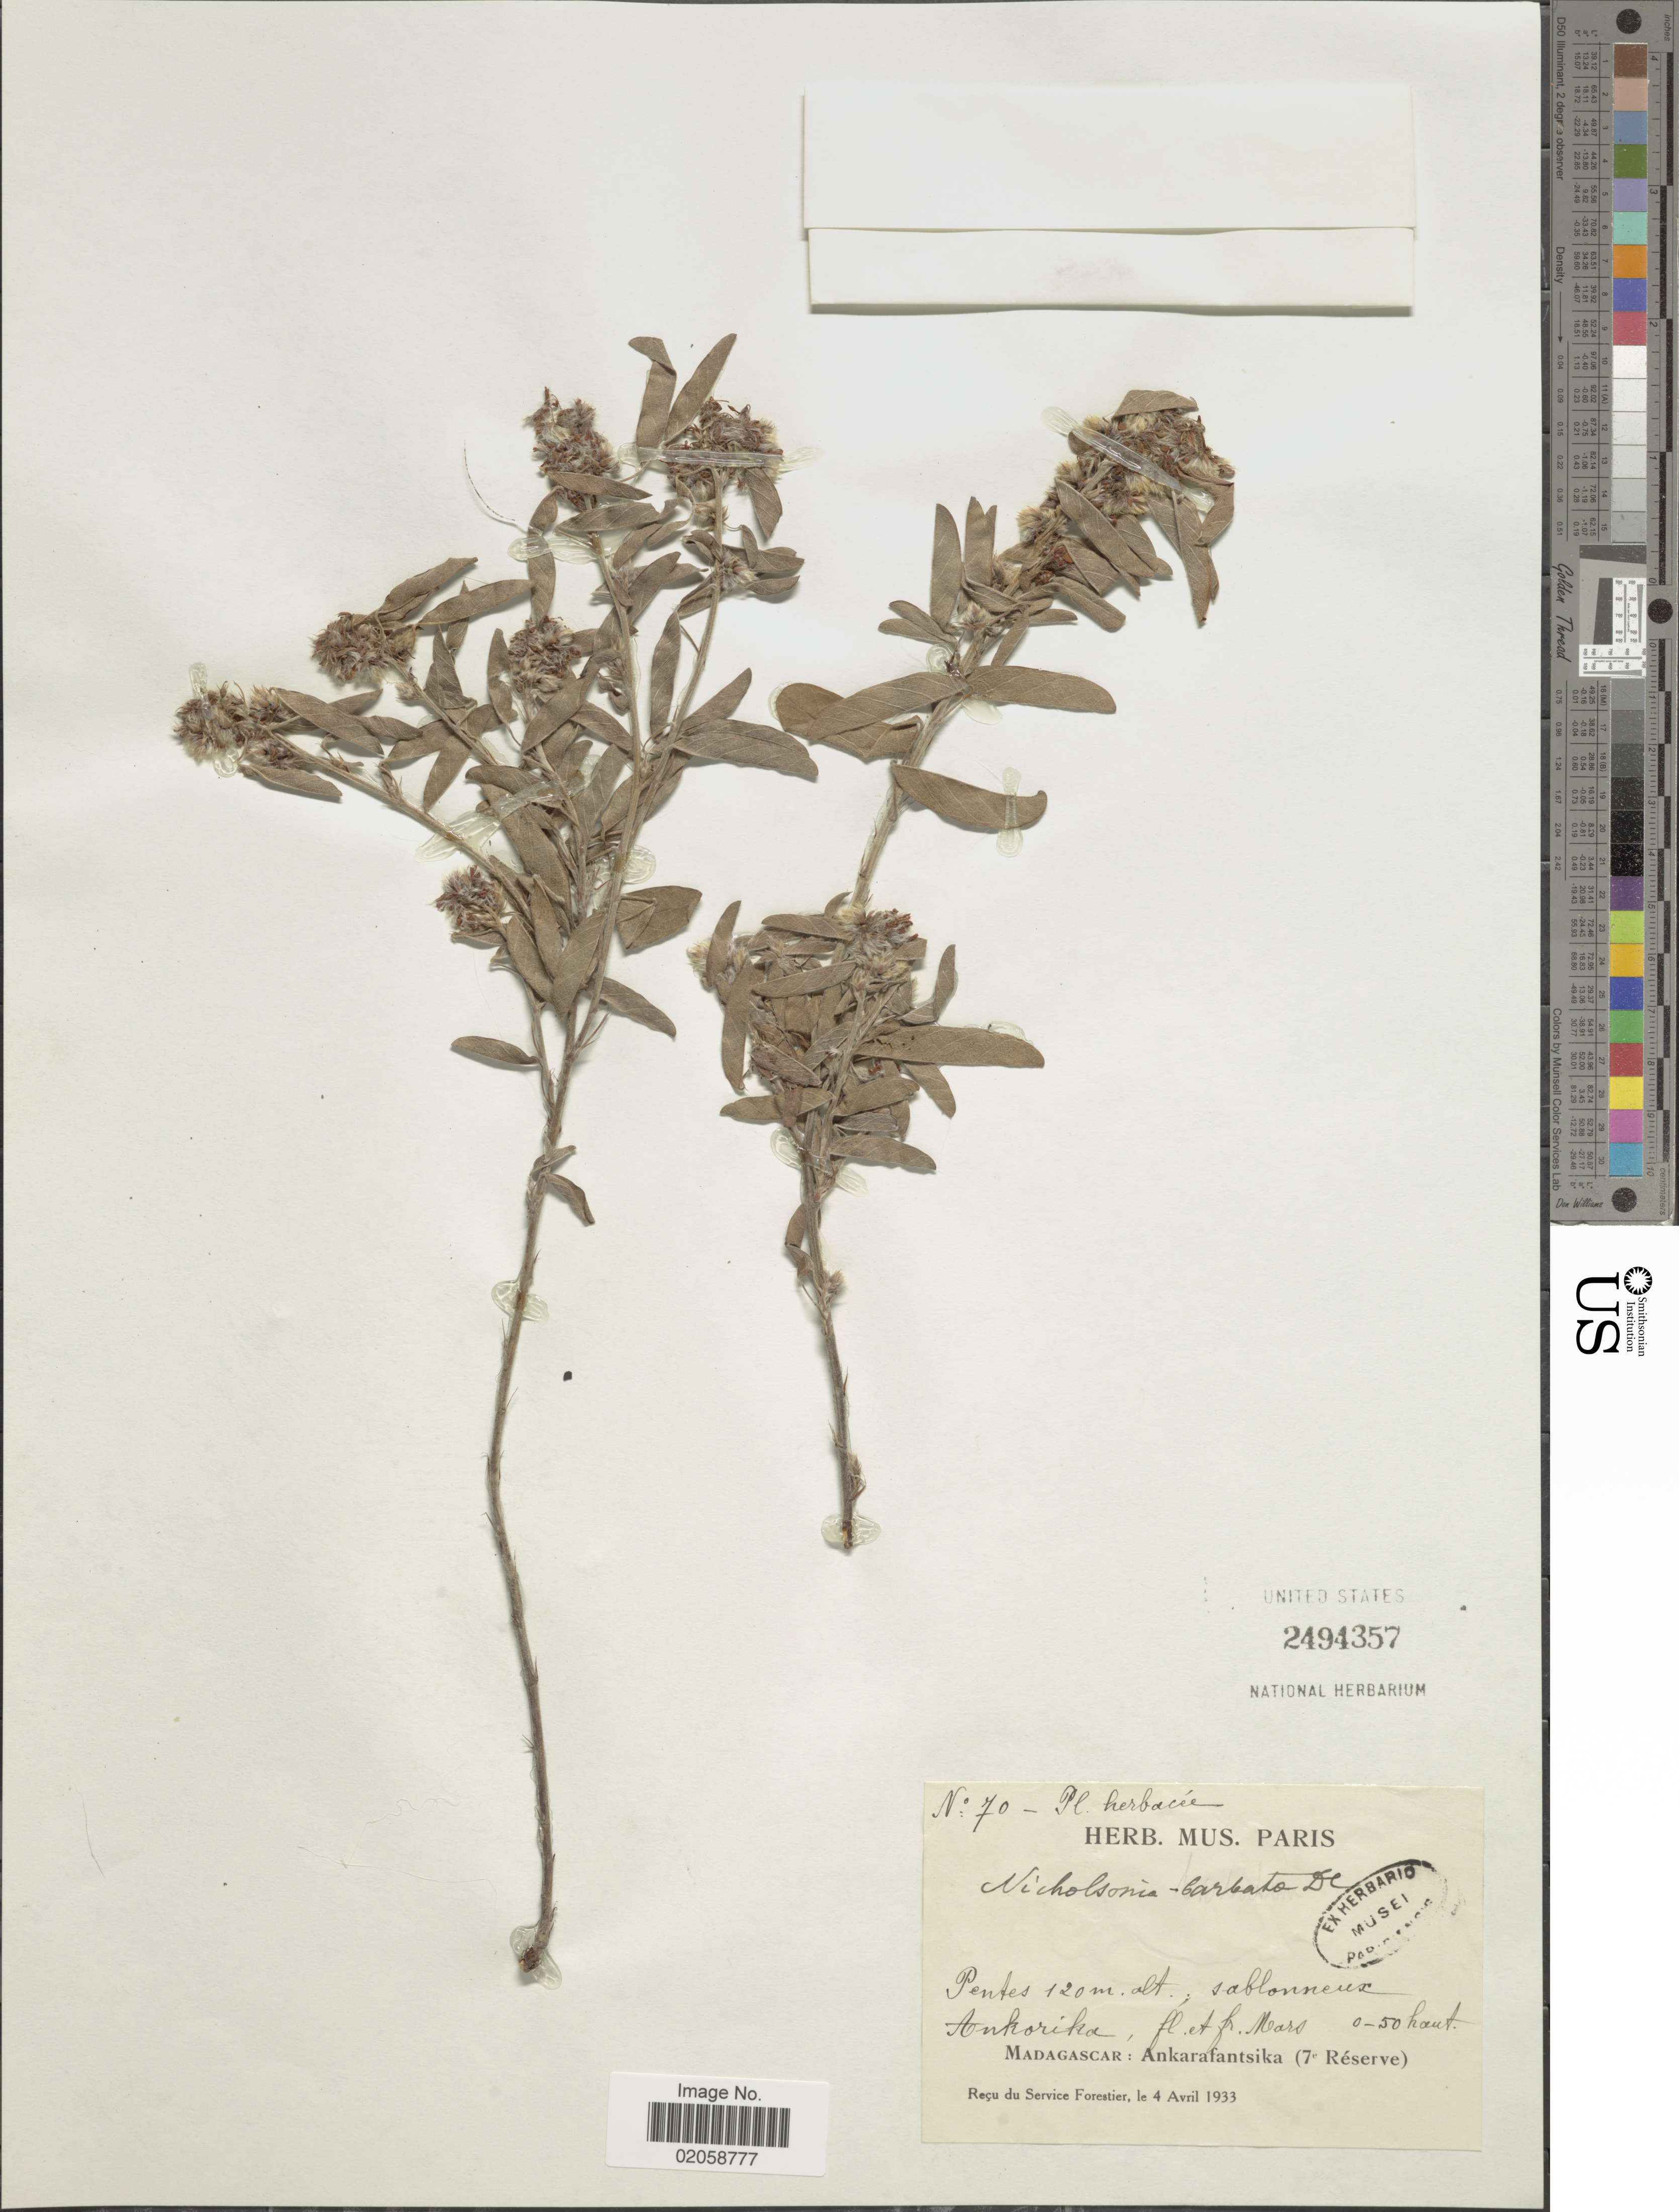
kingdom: Plantae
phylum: Tracheophyta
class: Magnoliopsida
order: Fabales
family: Fabaceae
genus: Grona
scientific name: Grona barbata var. dimorpha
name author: (Welw. ex Baker) H. Ohashi & K. Ohashi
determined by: Strong, Mark T., (BOT), Smithsonian Institution - National Museum of Natural History (UNITED STATES)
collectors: ex herb. Mus. Paris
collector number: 70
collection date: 1933-04-04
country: Madagascar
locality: Ankorika. Ankarafantsika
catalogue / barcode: US 2494357